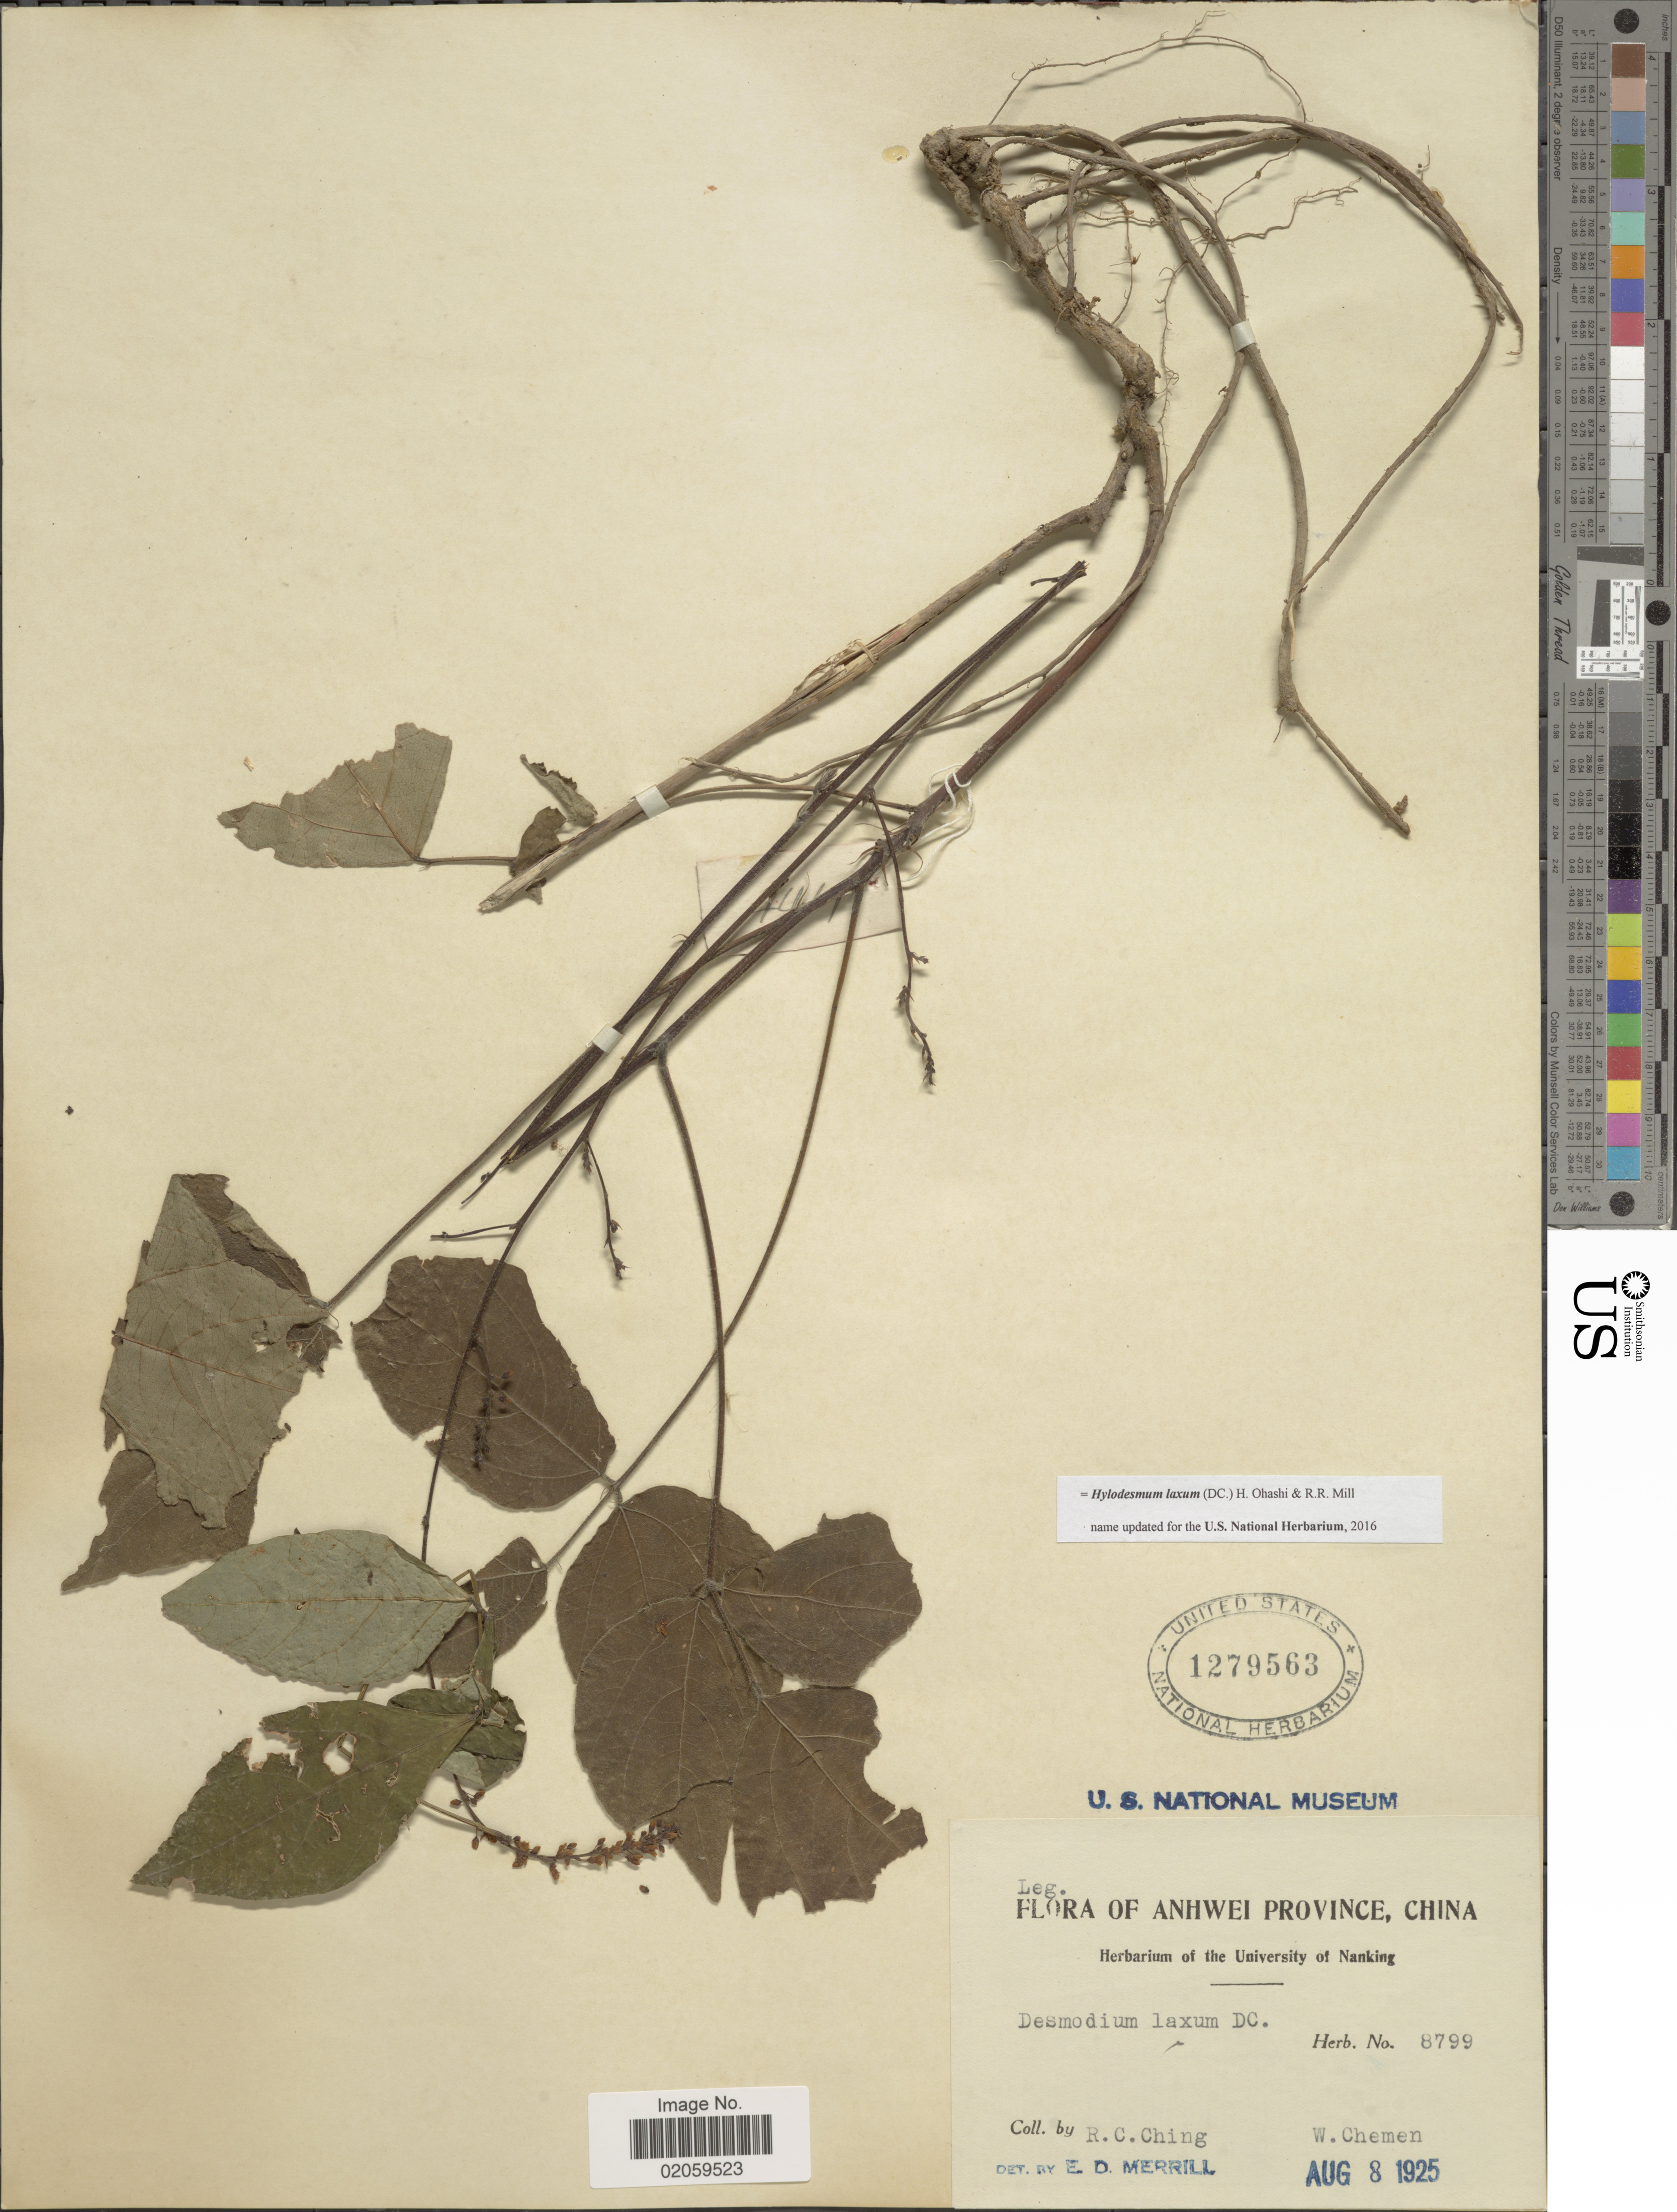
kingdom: Plantae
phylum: Tracheophyta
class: Magnoliopsida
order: Fabales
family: Fabaceae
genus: Hylodesmum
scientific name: Hylodesmum laxum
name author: (DC.) H. Ohashi & R.R. Mill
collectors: R. C. Ching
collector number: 8799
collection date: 1925-08-08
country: China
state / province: Anhui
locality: Anhwei Province, W. Chemen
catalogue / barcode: US 1279563